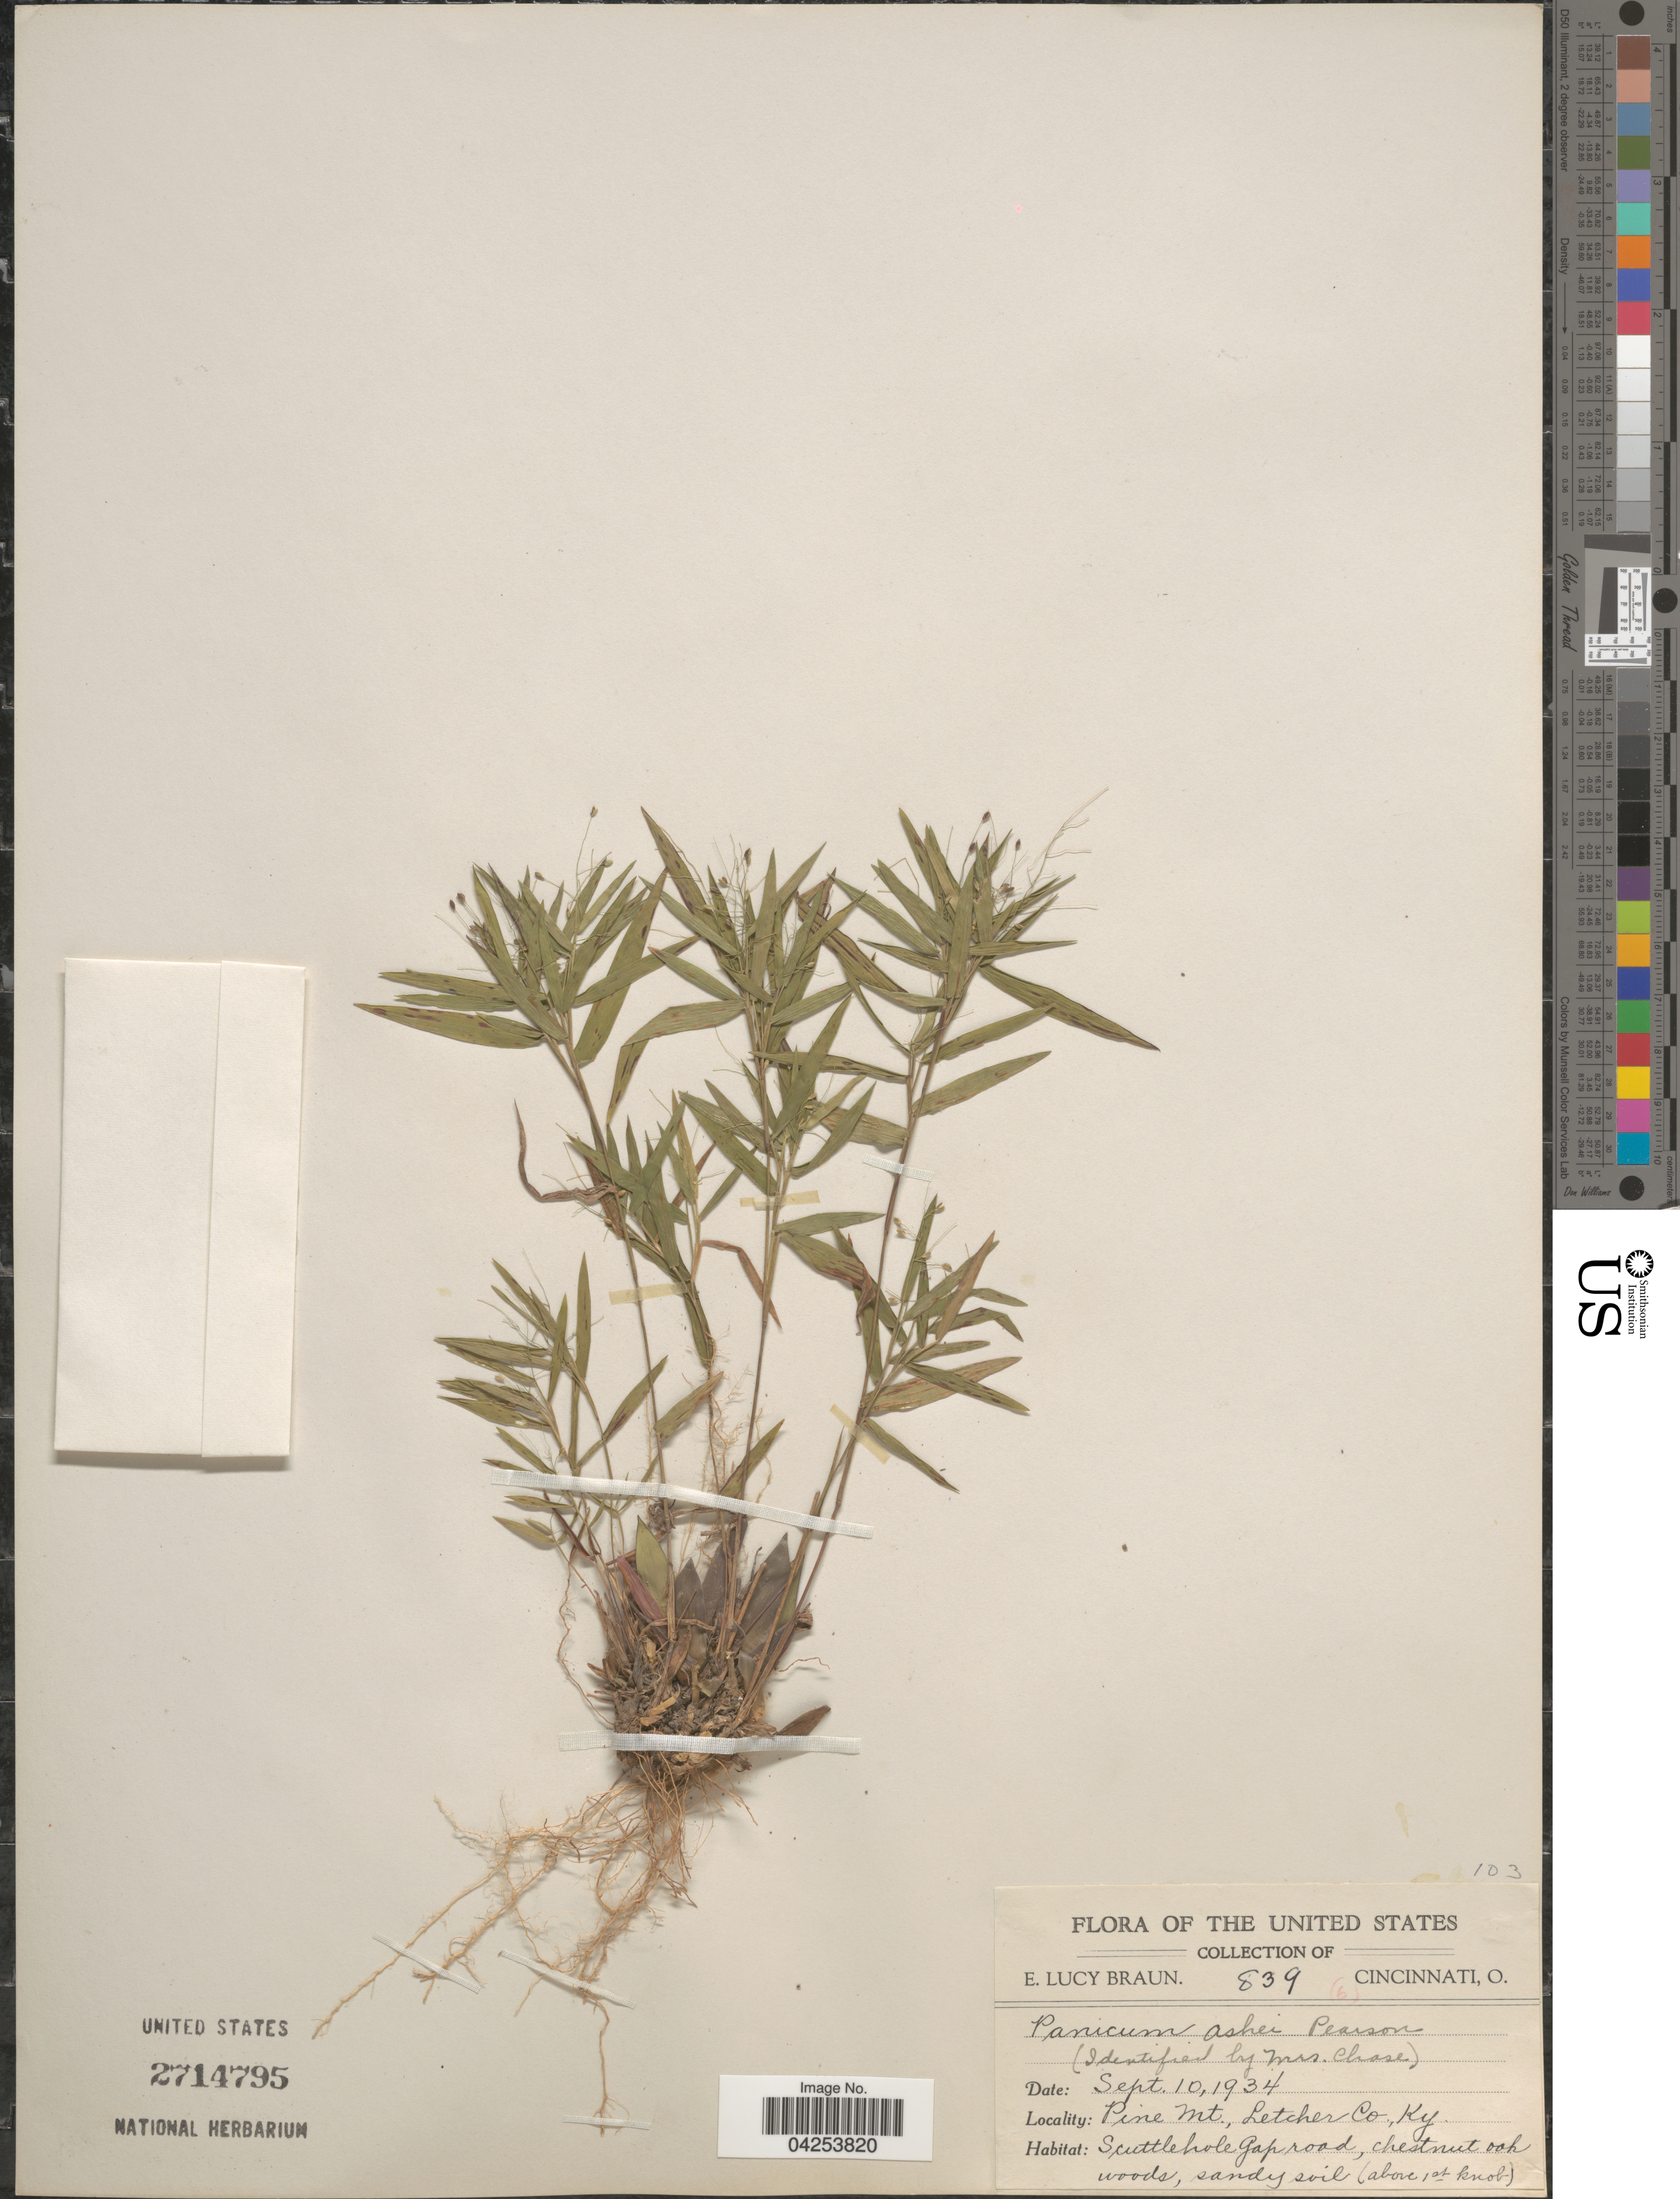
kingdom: Plantae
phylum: Tracheophyta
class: Liliopsida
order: Poales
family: Poaceae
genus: Dichanthelium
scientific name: Dichanthelium commutatum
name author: (Schult.) Gould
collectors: E. L. Braun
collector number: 839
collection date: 1934-09-10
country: United States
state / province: Kentucky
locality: Pine Mt., Letcher Co. Scuttle hole Gap road.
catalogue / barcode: US 2714795